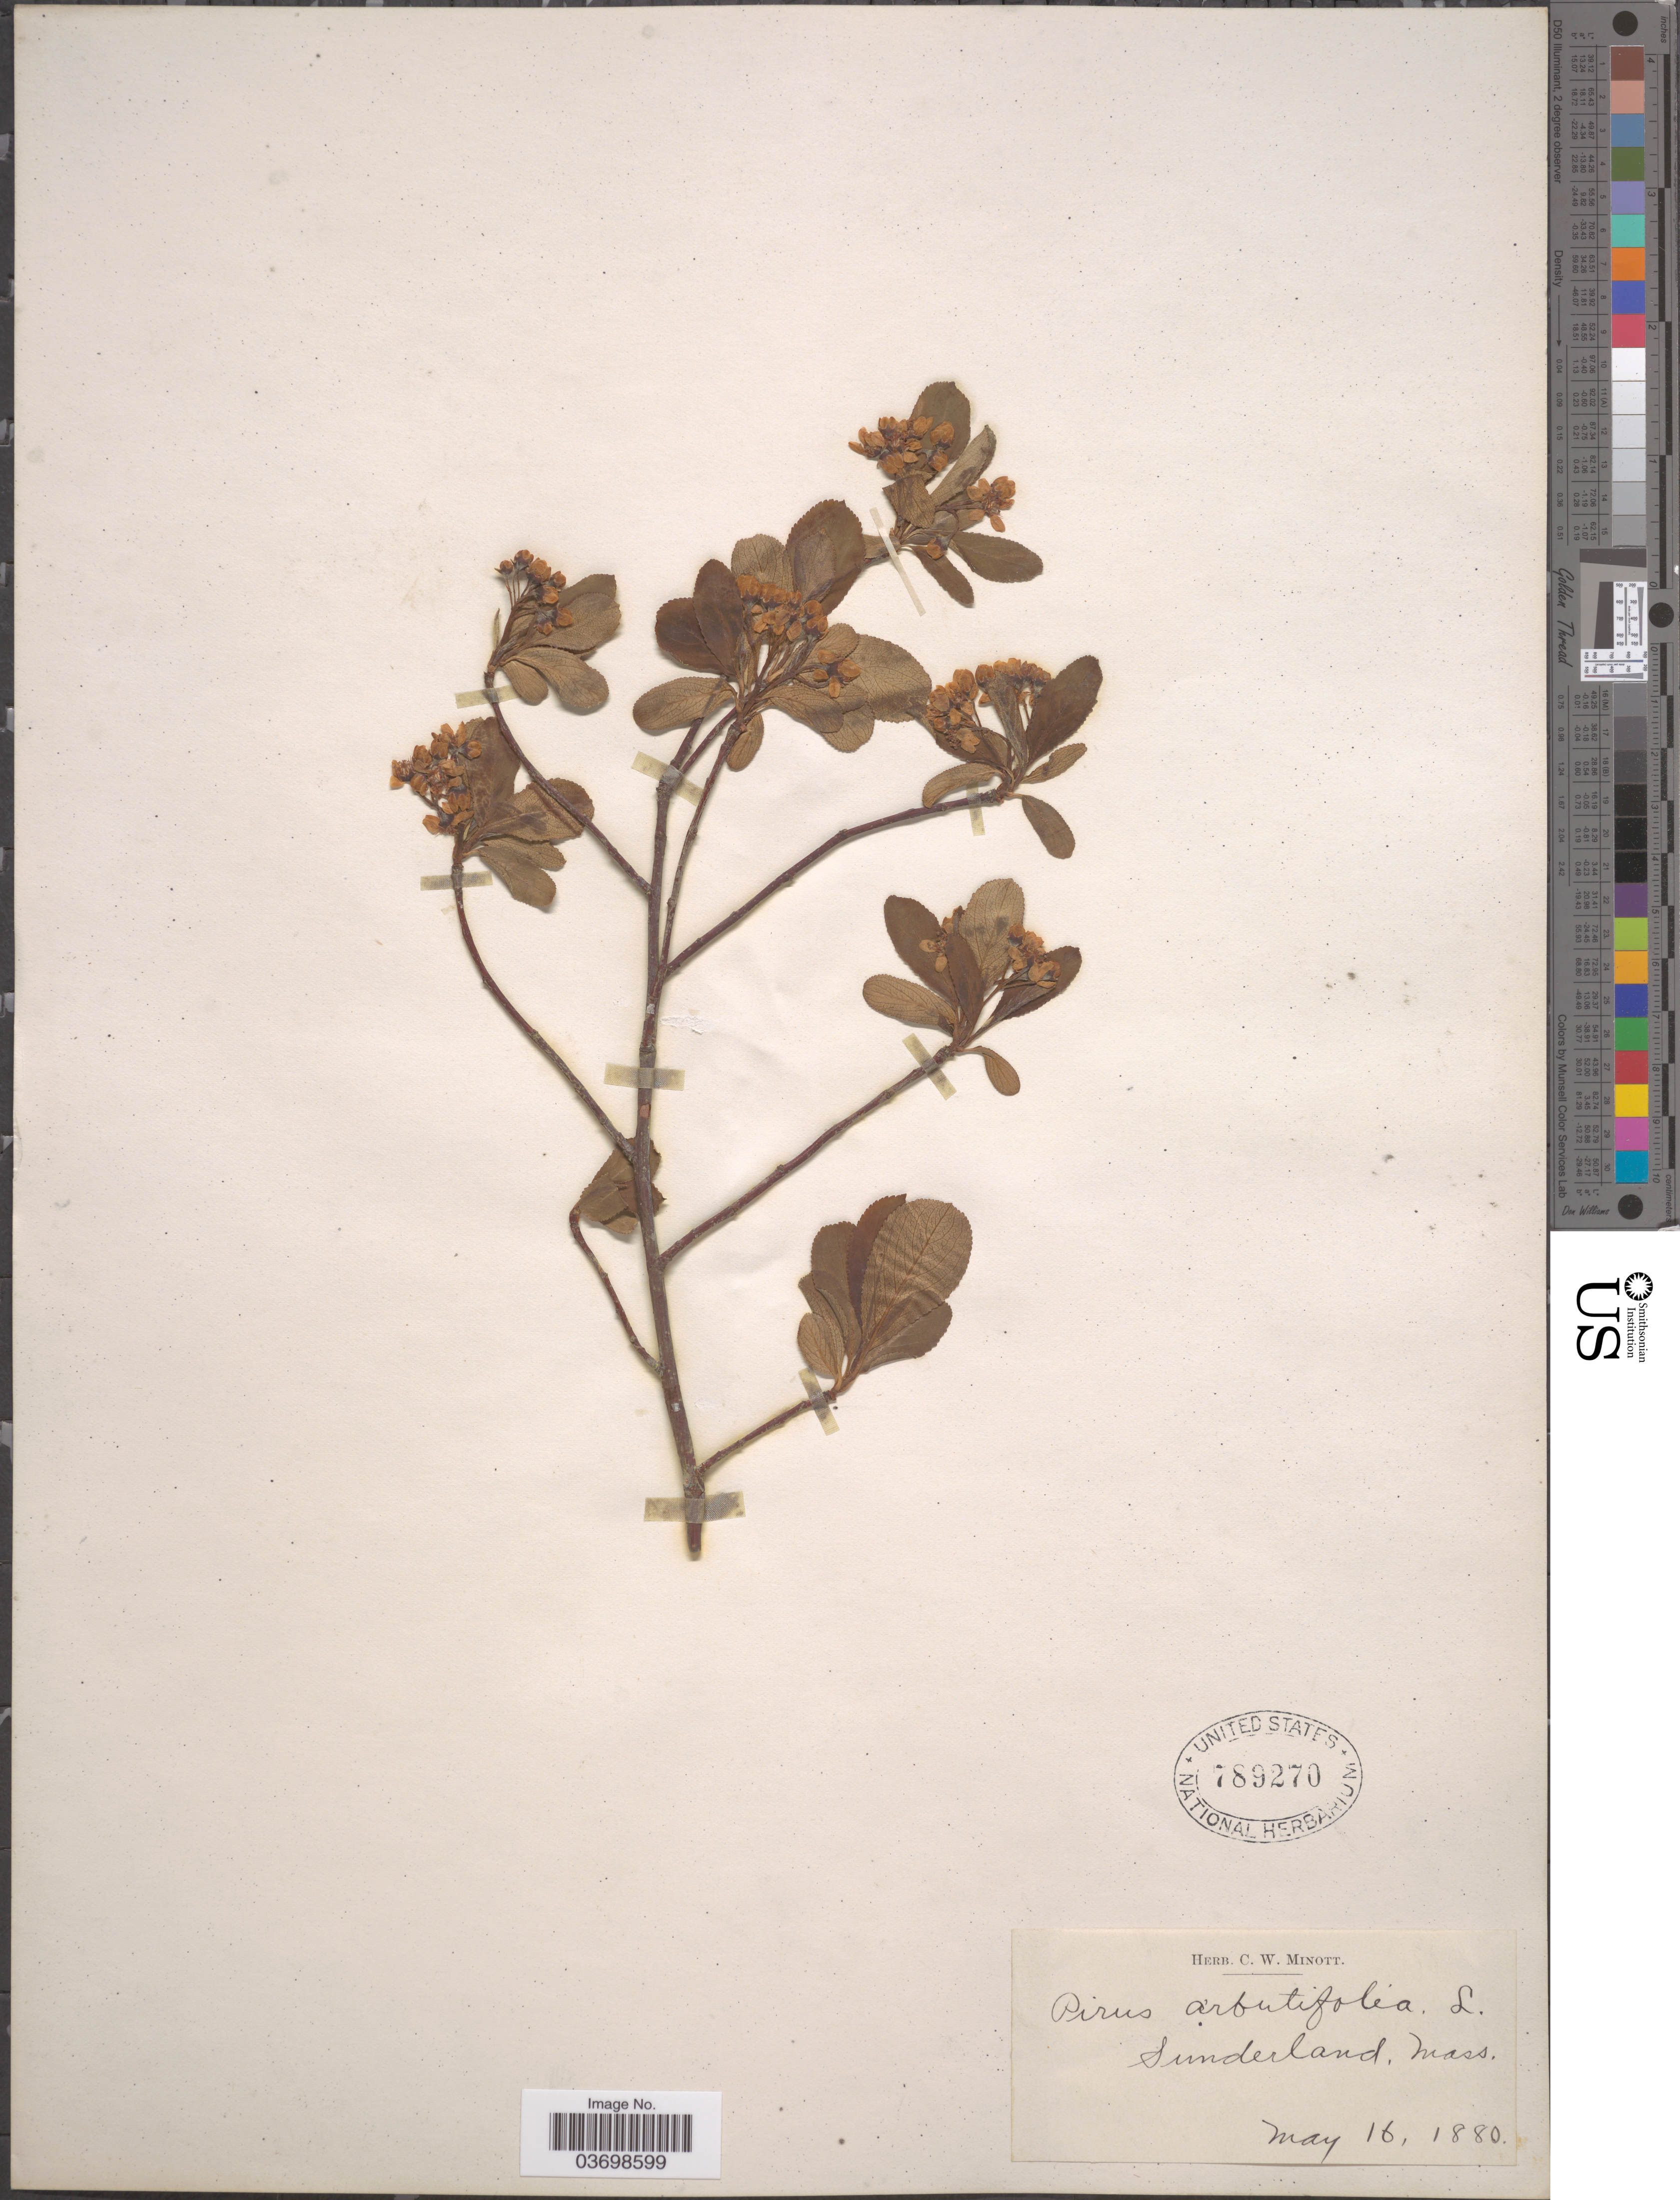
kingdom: Plantae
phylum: Tracheophyta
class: Magnoliopsida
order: Rosales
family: Rosaceae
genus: Aronia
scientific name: Aronia x prunifolia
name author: (Marshall) Rehder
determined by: Strong, M. T., (US), Smithsonian Institution - National Museum of Natural History (UNITED STATES)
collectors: ex herb. C. W. Minott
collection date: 1880-05-16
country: United States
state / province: Massachusetts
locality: Sunderland.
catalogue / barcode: US 789270